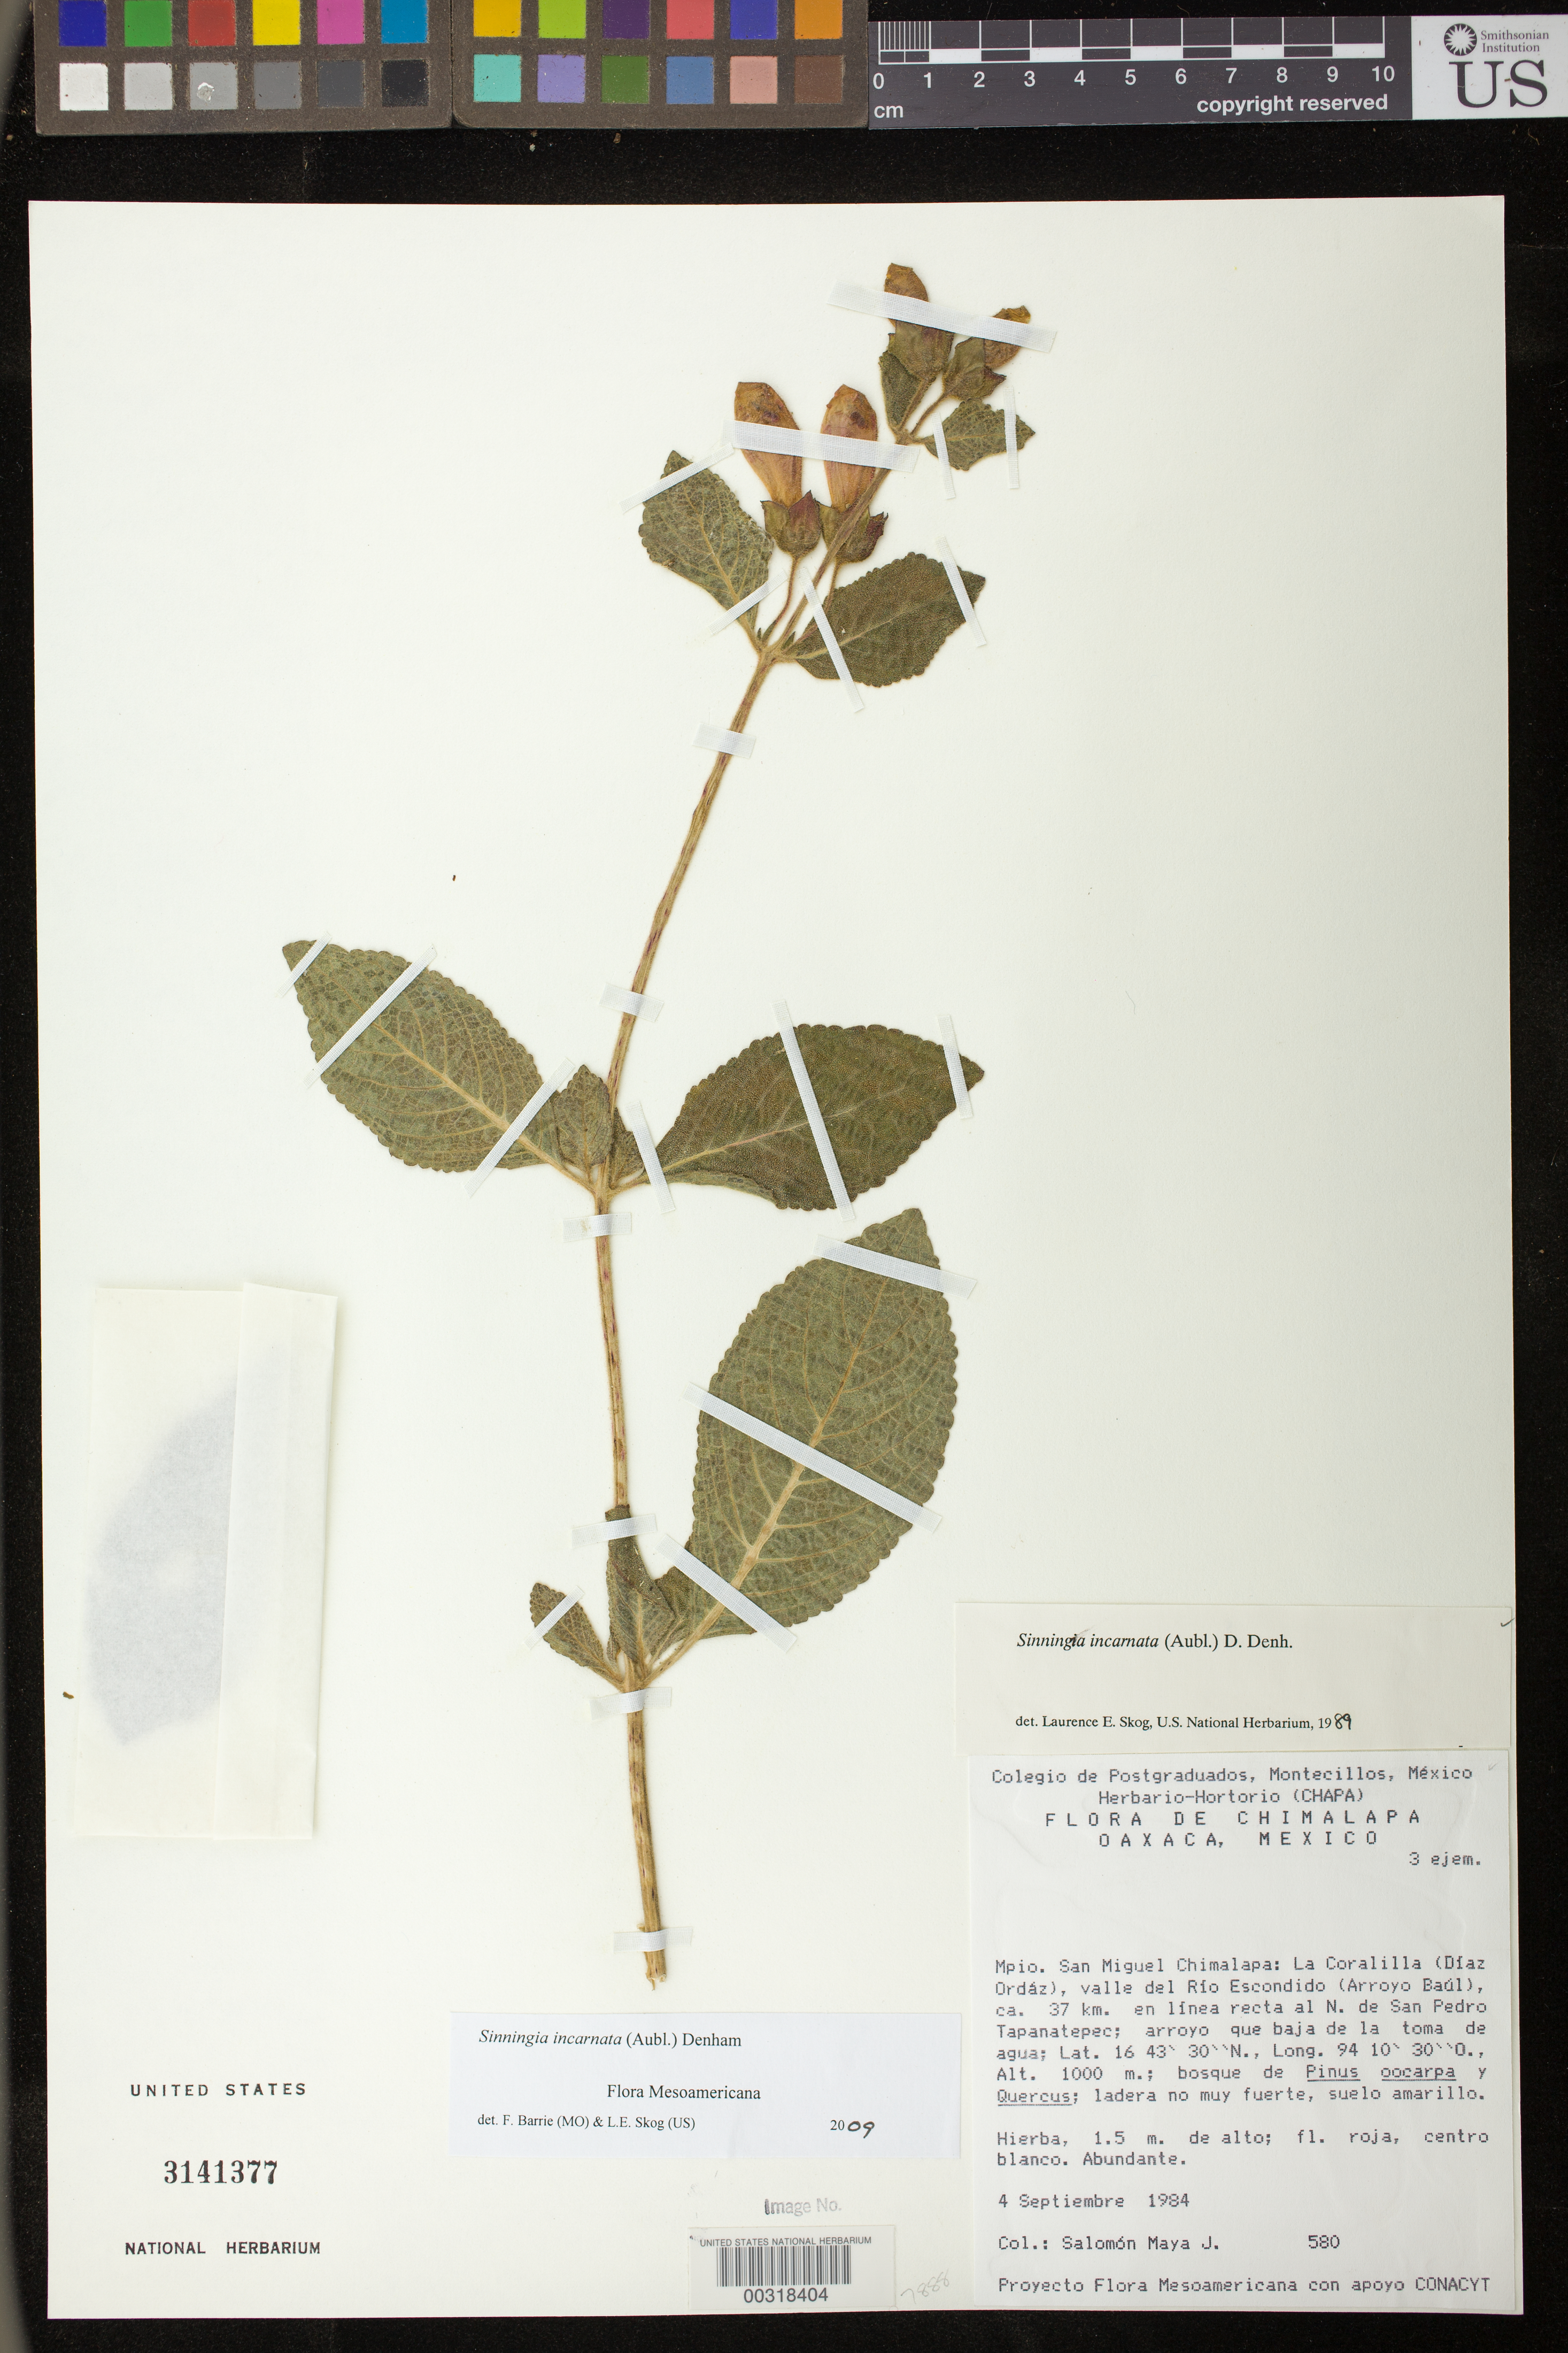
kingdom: Plantae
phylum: Tracheophyta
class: Magnoliopsida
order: Lamiales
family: Gesneriaceae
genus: Sinningia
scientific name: Sinningia incarnata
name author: (Aubl.) D.L. Denham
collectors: S. Maya J.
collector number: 580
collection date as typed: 04 Sep 1984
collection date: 1984-09-04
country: Mexico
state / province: Oaxaca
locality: Mun. of San Miguel Chimalapa, La Coralilla (Diaz Ordaz), valley of Rio Escondido (Arroyo Baul),...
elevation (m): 1000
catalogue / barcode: US 3141377